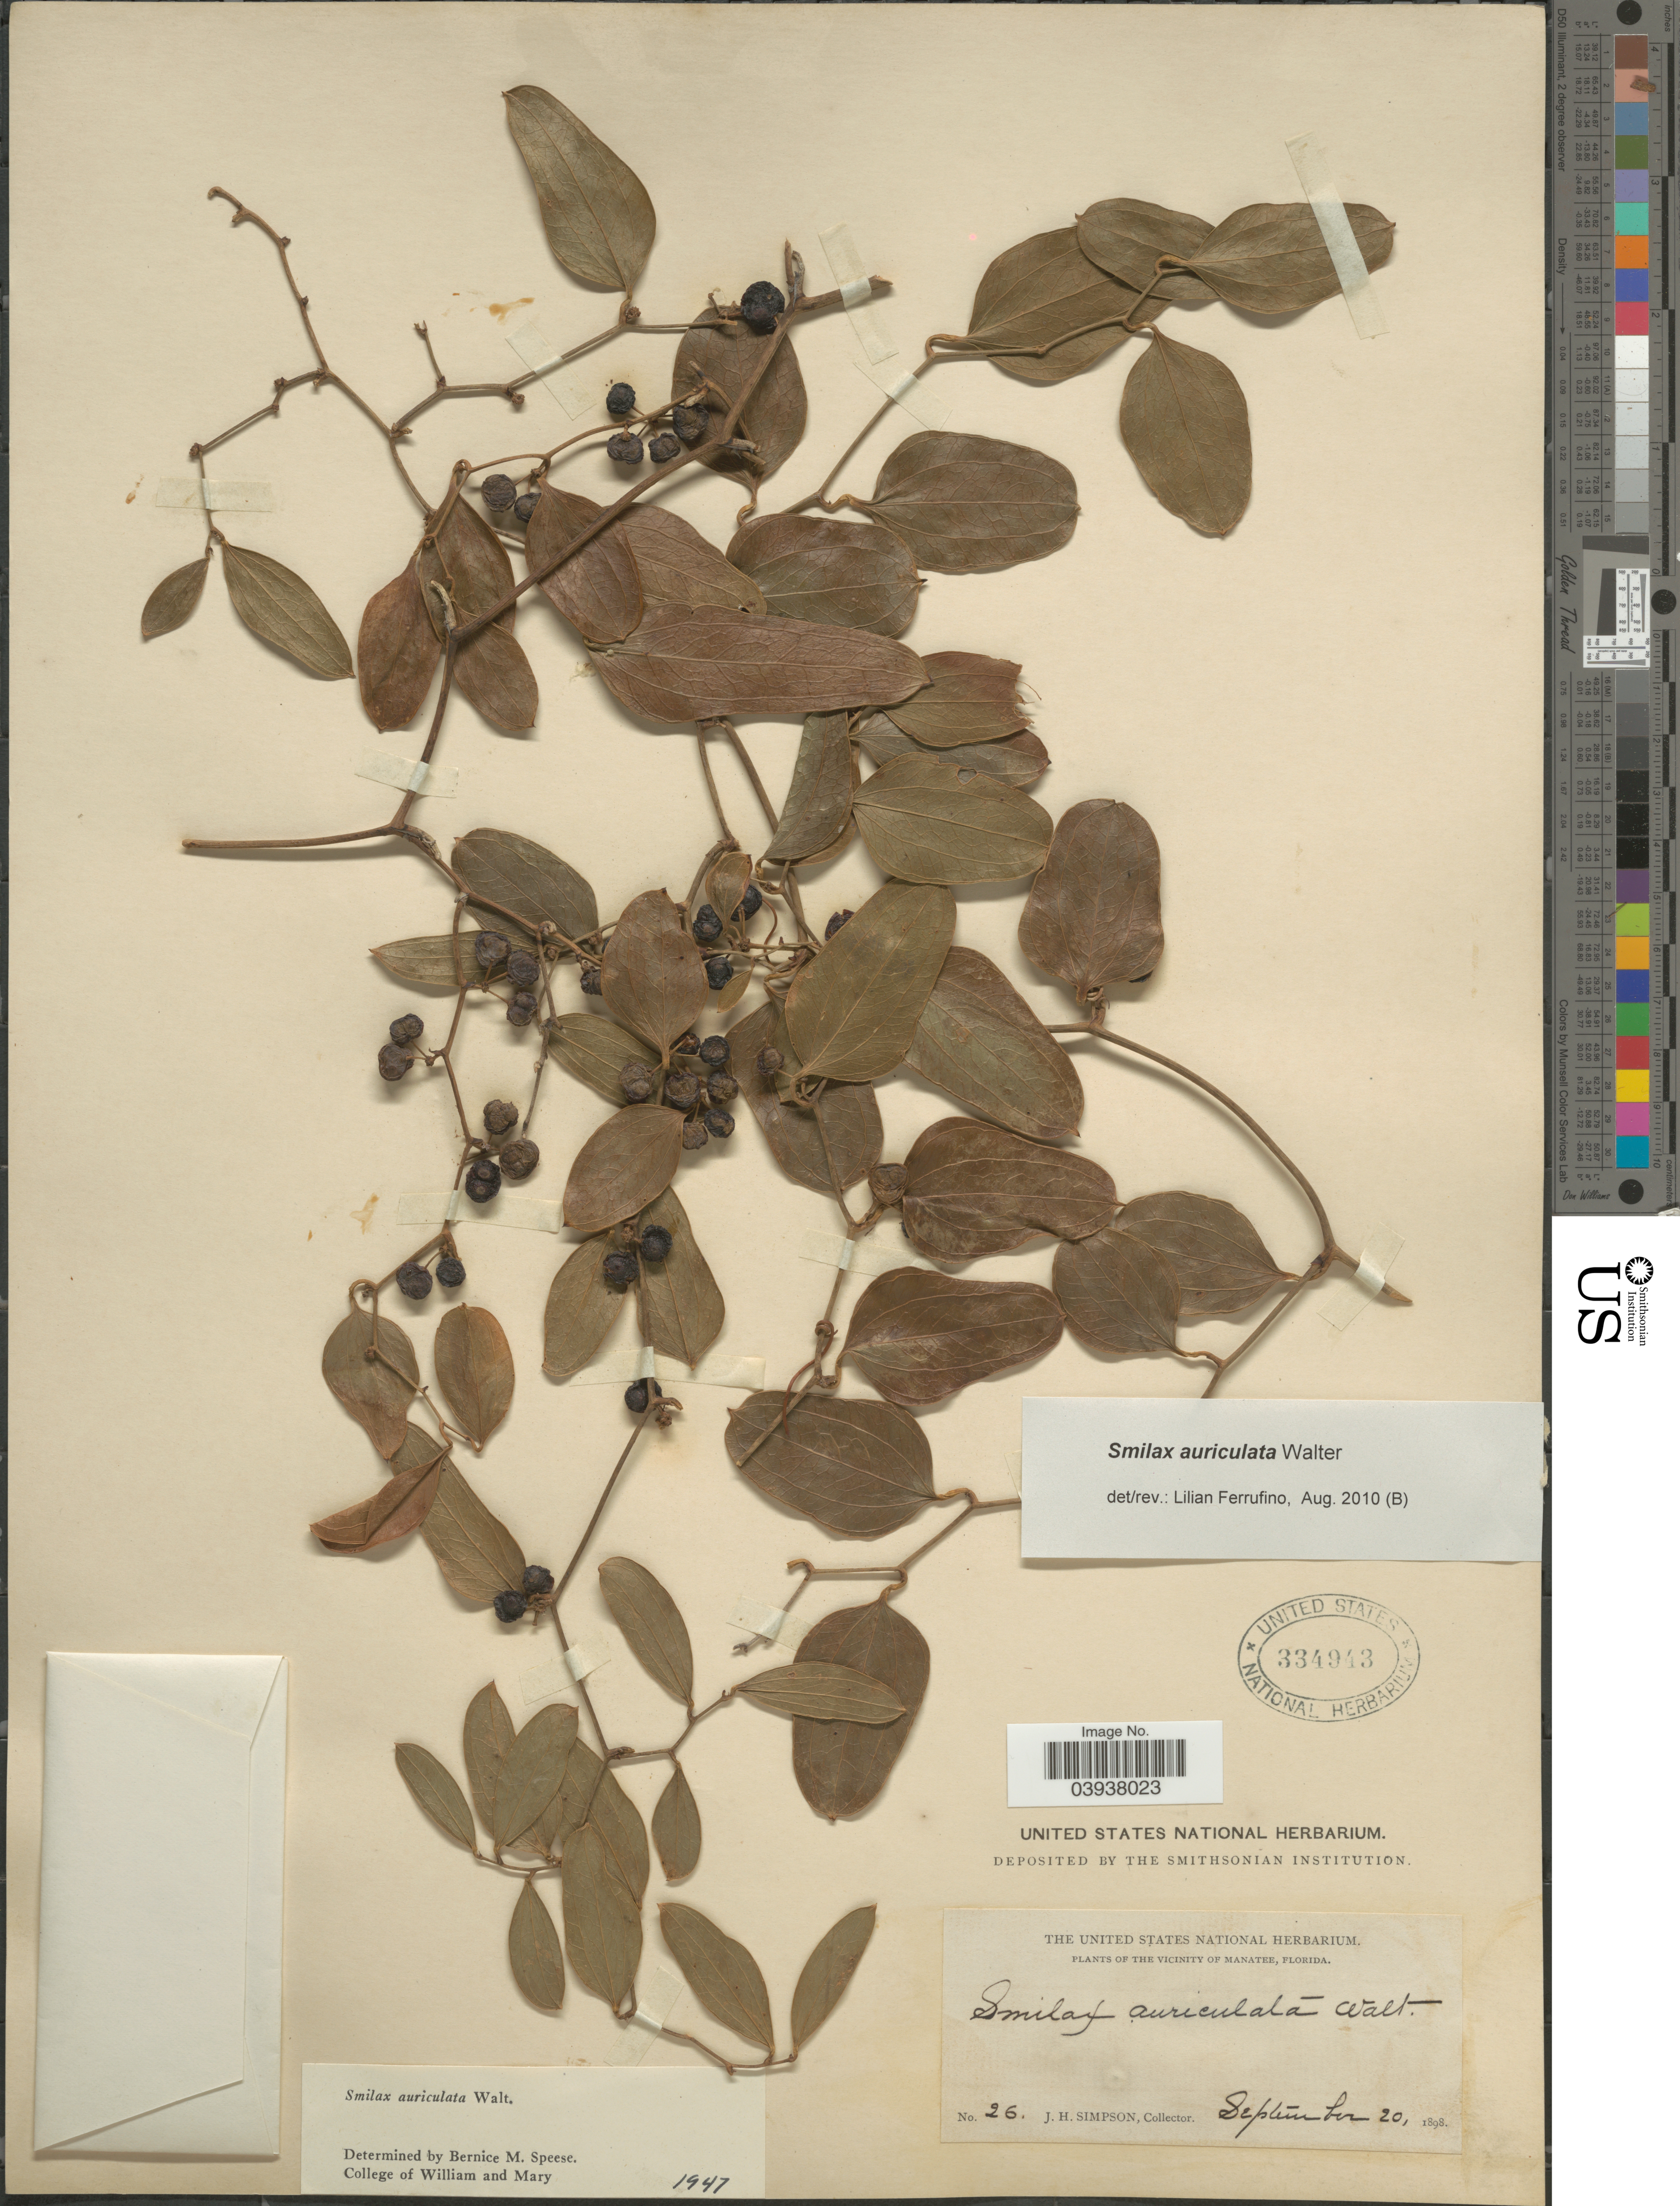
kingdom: Plantae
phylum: Tracheophyta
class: Liliopsida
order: Liliales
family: Smilacaceae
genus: Smilax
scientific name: Smilax auriculata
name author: Walter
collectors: J. H. Simpson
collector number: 26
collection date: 1898-09-20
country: United States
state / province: Florida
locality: Vicinity of Manatee.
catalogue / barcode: US 334943